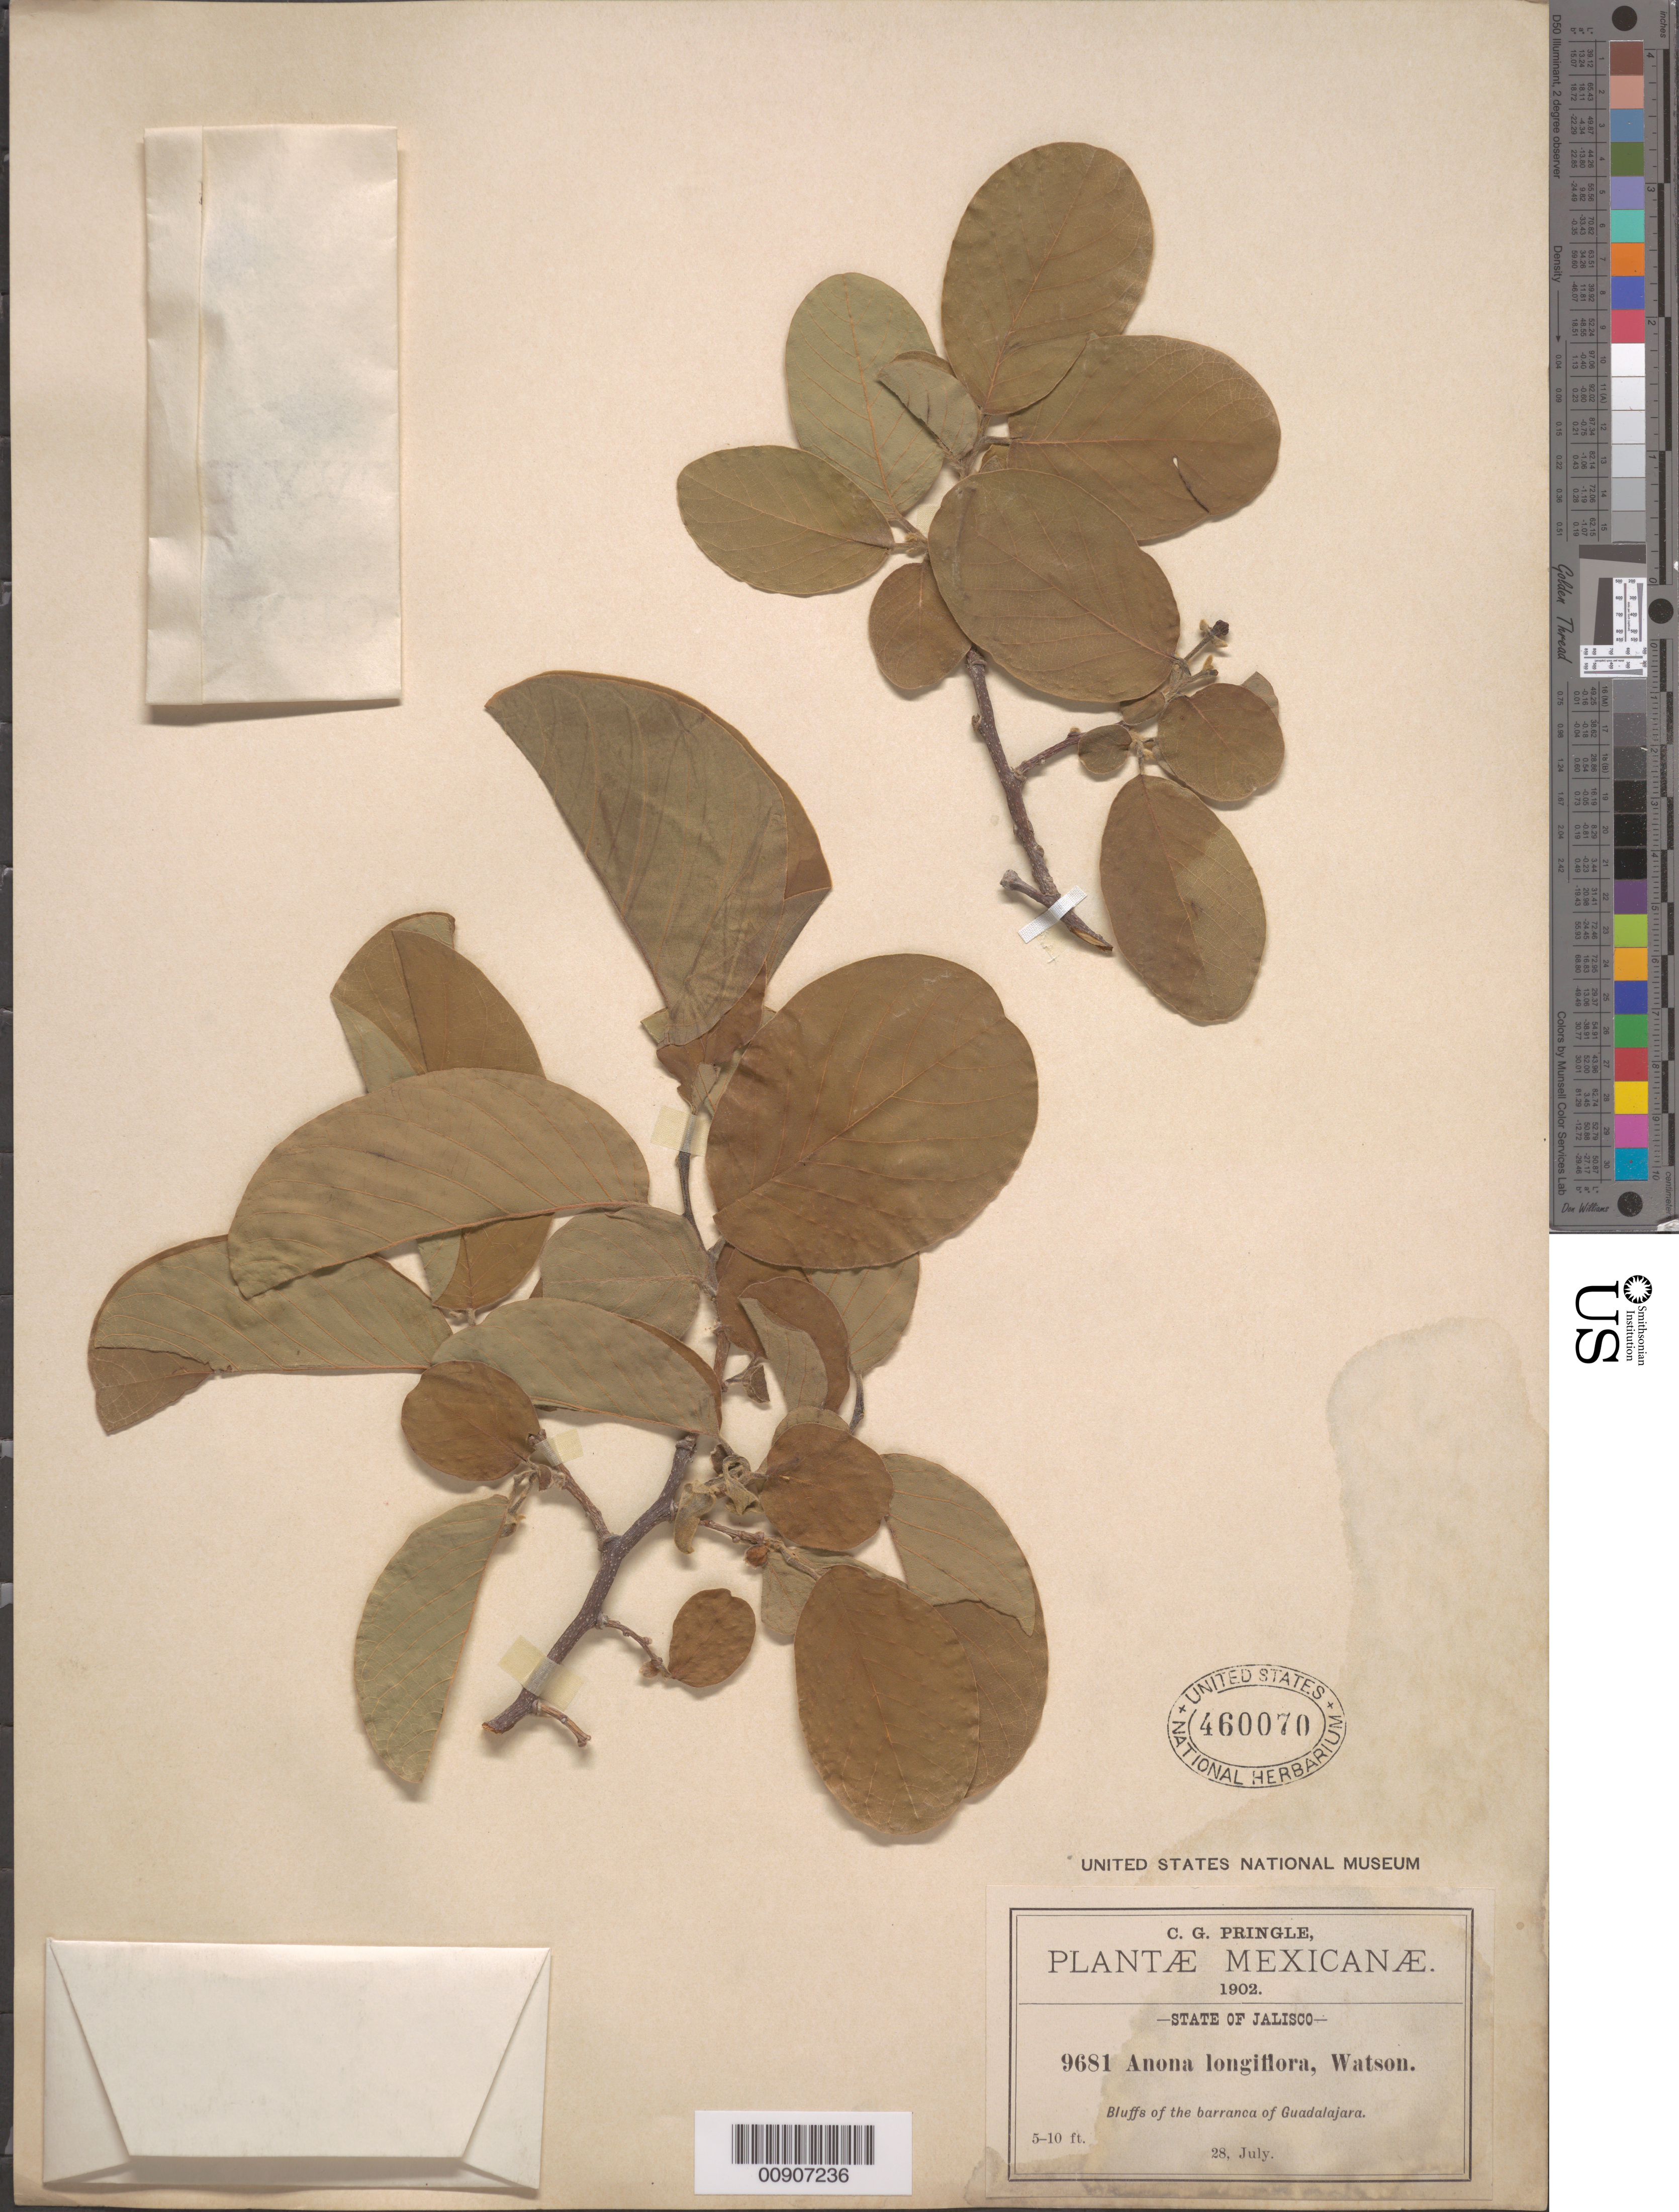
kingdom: Plantae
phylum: Tracheophyta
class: Magnoliopsida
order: Magnoliales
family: Annonaceae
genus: Annona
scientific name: Annona longiflora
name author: S. Watson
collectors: C. G. Pringle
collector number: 9681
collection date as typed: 28 Jul 1902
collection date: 1902-07-28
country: Mexico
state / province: Jalisco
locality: Barranca of Guadalajara, State of Jalisco.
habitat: Bluffs of the barranca.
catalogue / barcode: US 460070